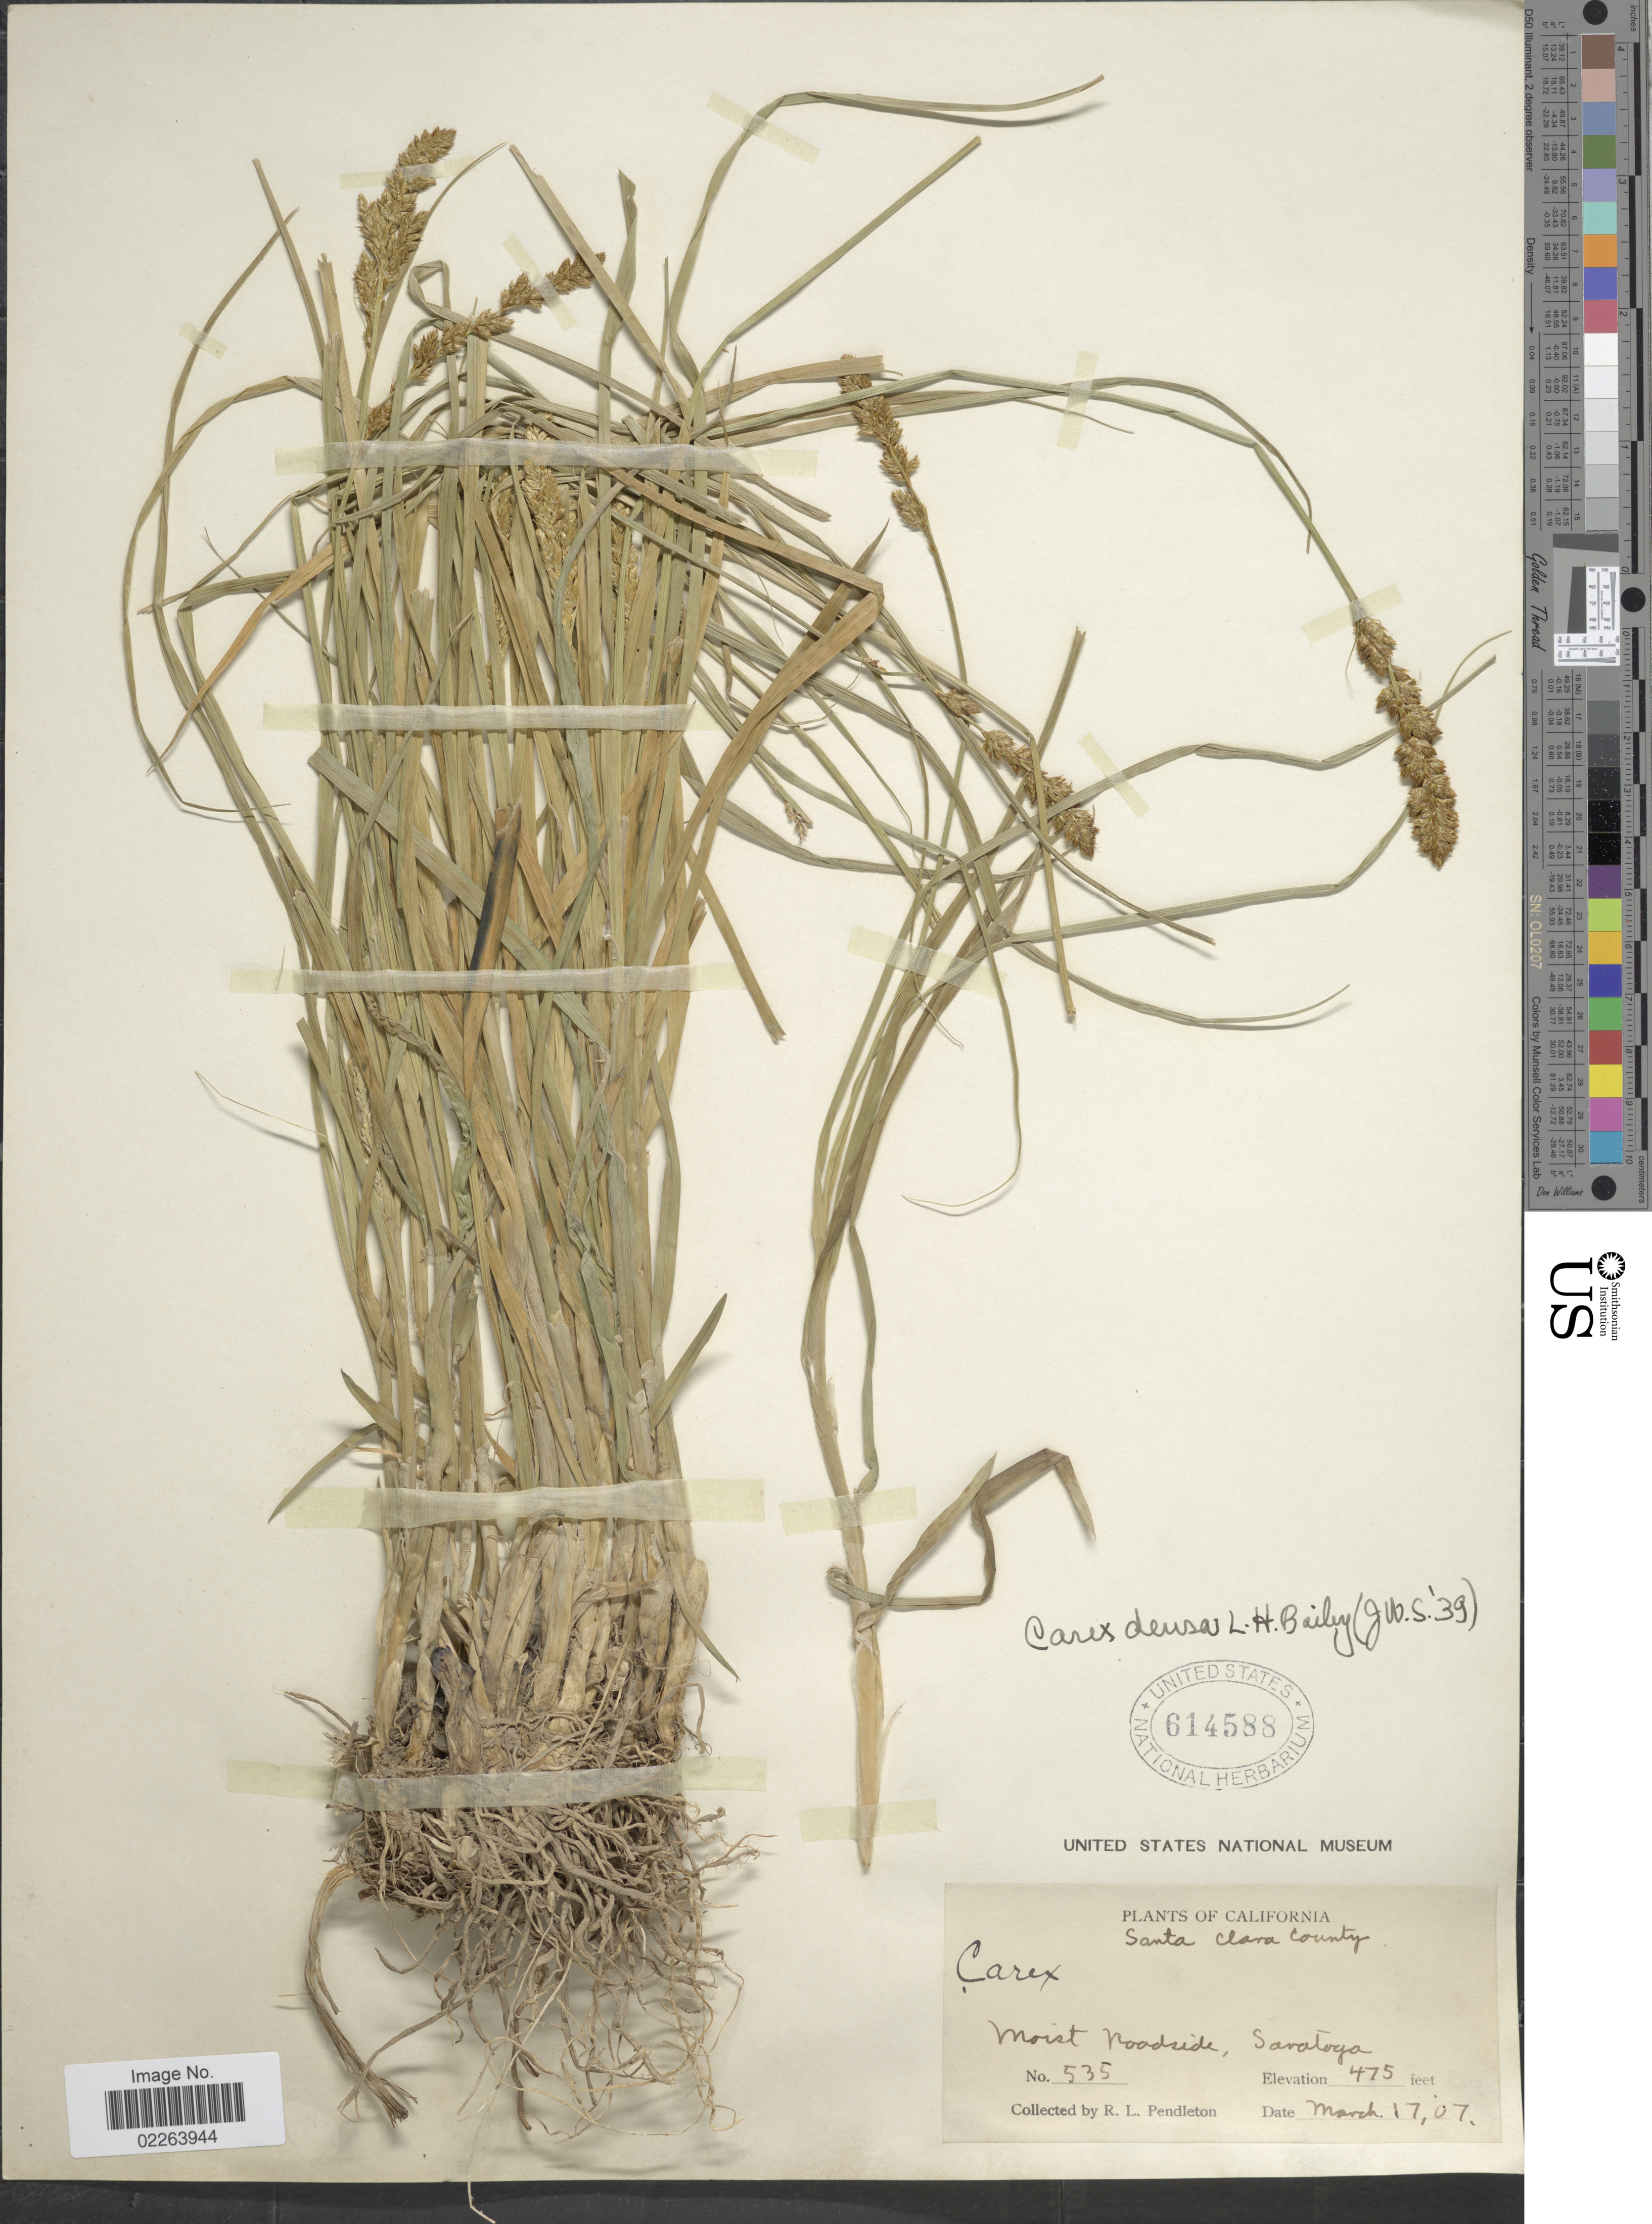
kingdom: Plantae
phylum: Tracheophyta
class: Liliopsida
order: Poales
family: Cyperaceae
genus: Carex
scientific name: Carex densa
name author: (L.H. Bailey) L.H. Bailey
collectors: R. Pendleton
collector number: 535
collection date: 1907-03-17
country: United States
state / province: California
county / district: Santa Clara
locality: Santa Clara County, Moist Roadside, Saratoya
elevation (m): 145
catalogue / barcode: US 614588